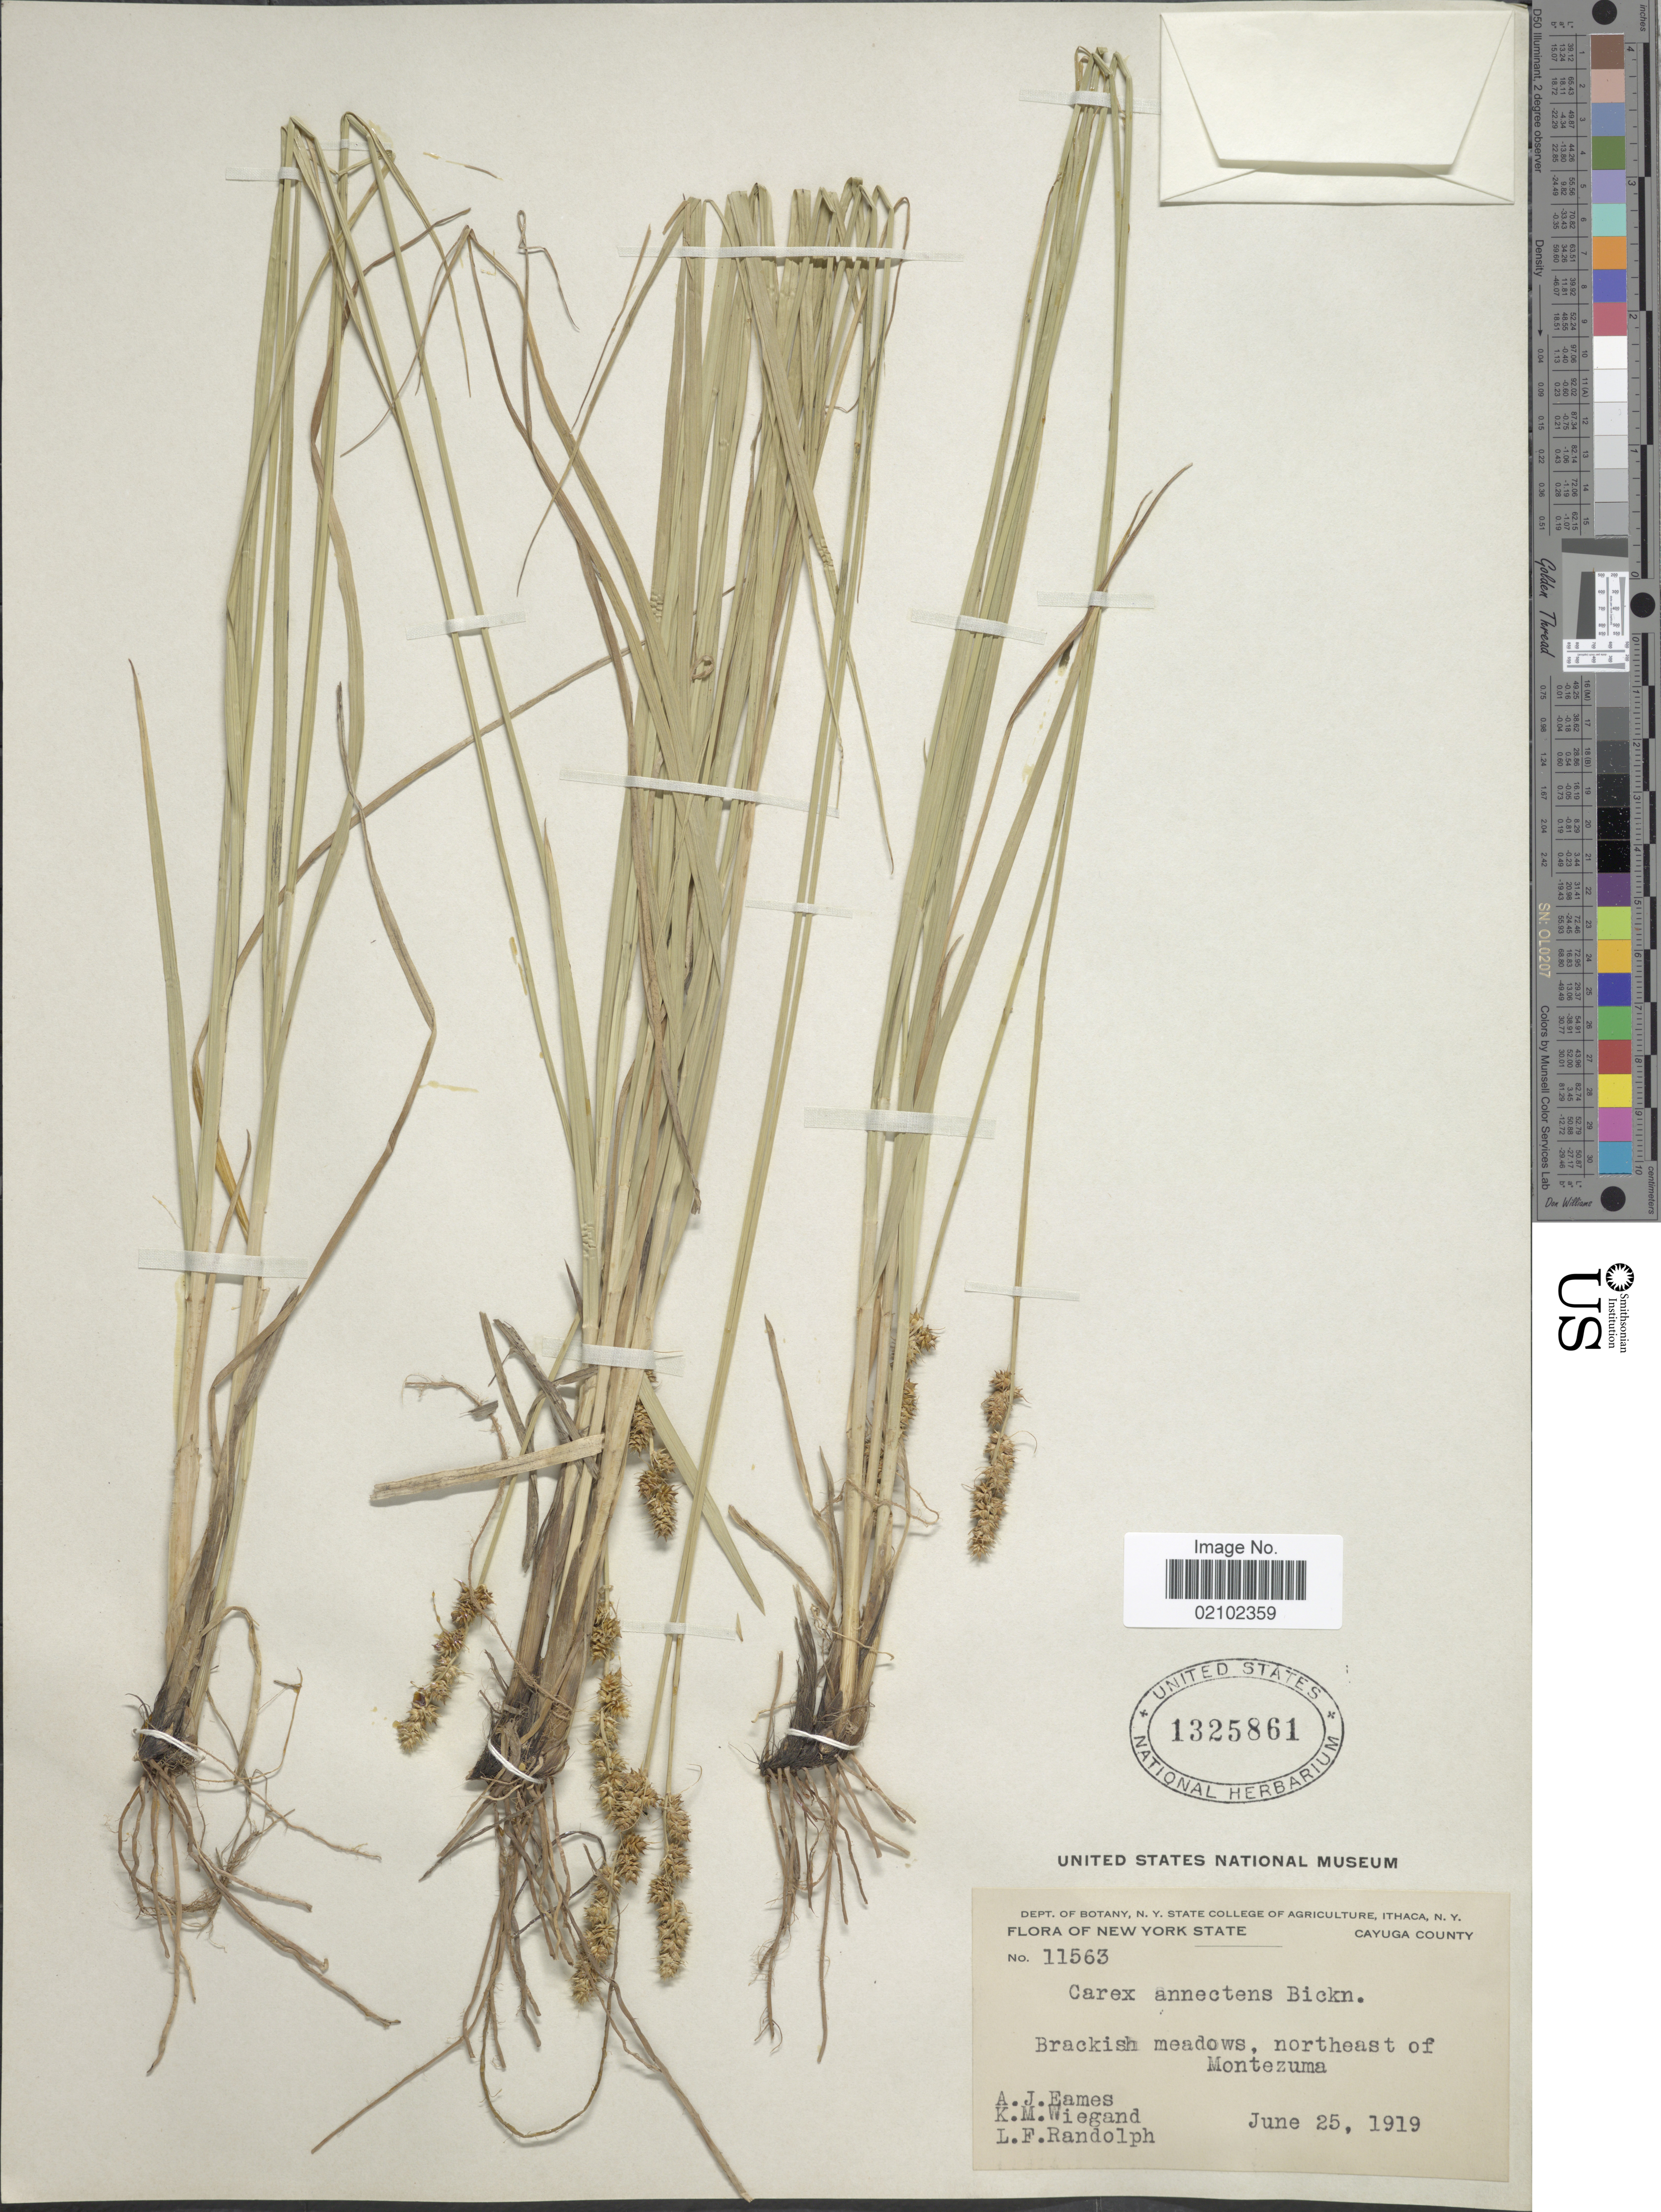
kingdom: Plantae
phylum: Tracheophyta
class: Liliopsida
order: Poales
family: Cyperaceae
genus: Carex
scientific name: Carex annectens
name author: (E.P. Bicknell) E.P. Bicknell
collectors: A. J. Eames, K. M. Wiegand & L. F. Randolph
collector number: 11563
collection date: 1919-06-25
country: United States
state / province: New York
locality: Cayuga County, Northeast of Montezuma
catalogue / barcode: US 1325861